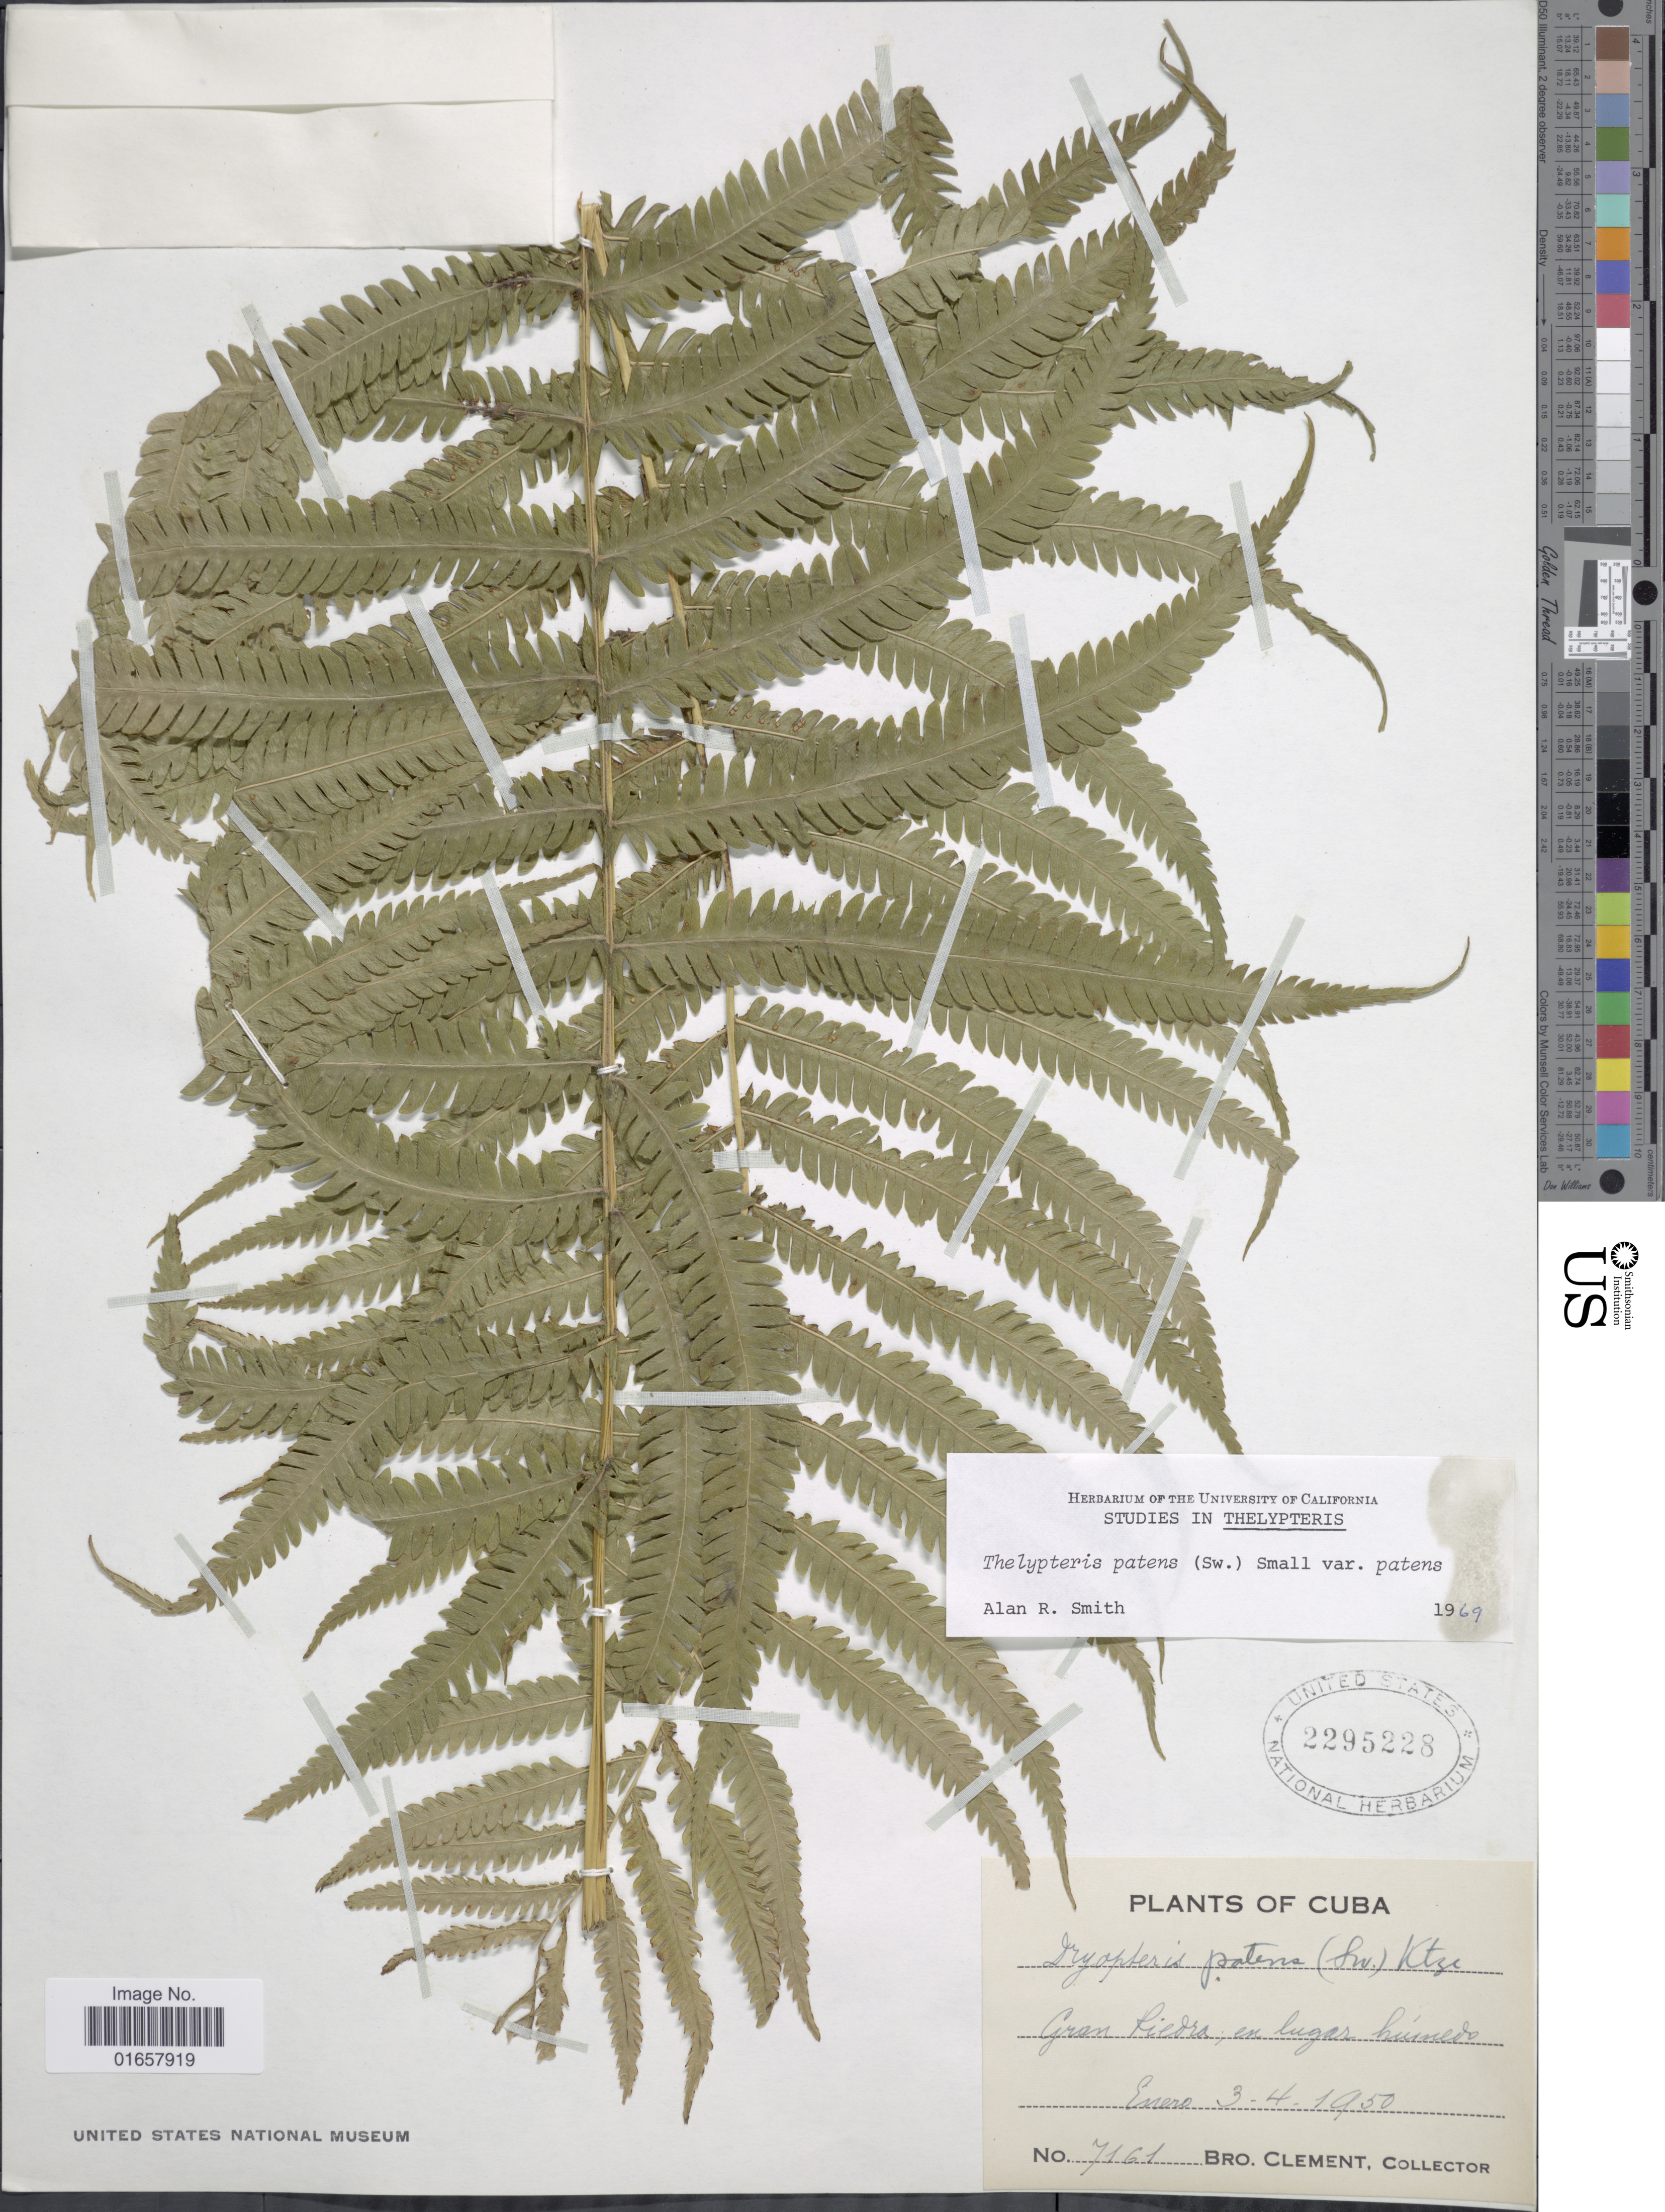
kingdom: Plantae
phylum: Tracheophyta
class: Polypodiopsida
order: Polypodiales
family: Thelypteridaceae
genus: Christella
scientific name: Christella patens var. patens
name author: (Sw.) Holttum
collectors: B. Clement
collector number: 7161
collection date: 1950-01-03/1950-01-04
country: Cuba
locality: Cuba, Gran Piedra, en lugar humedo.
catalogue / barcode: US 2295228